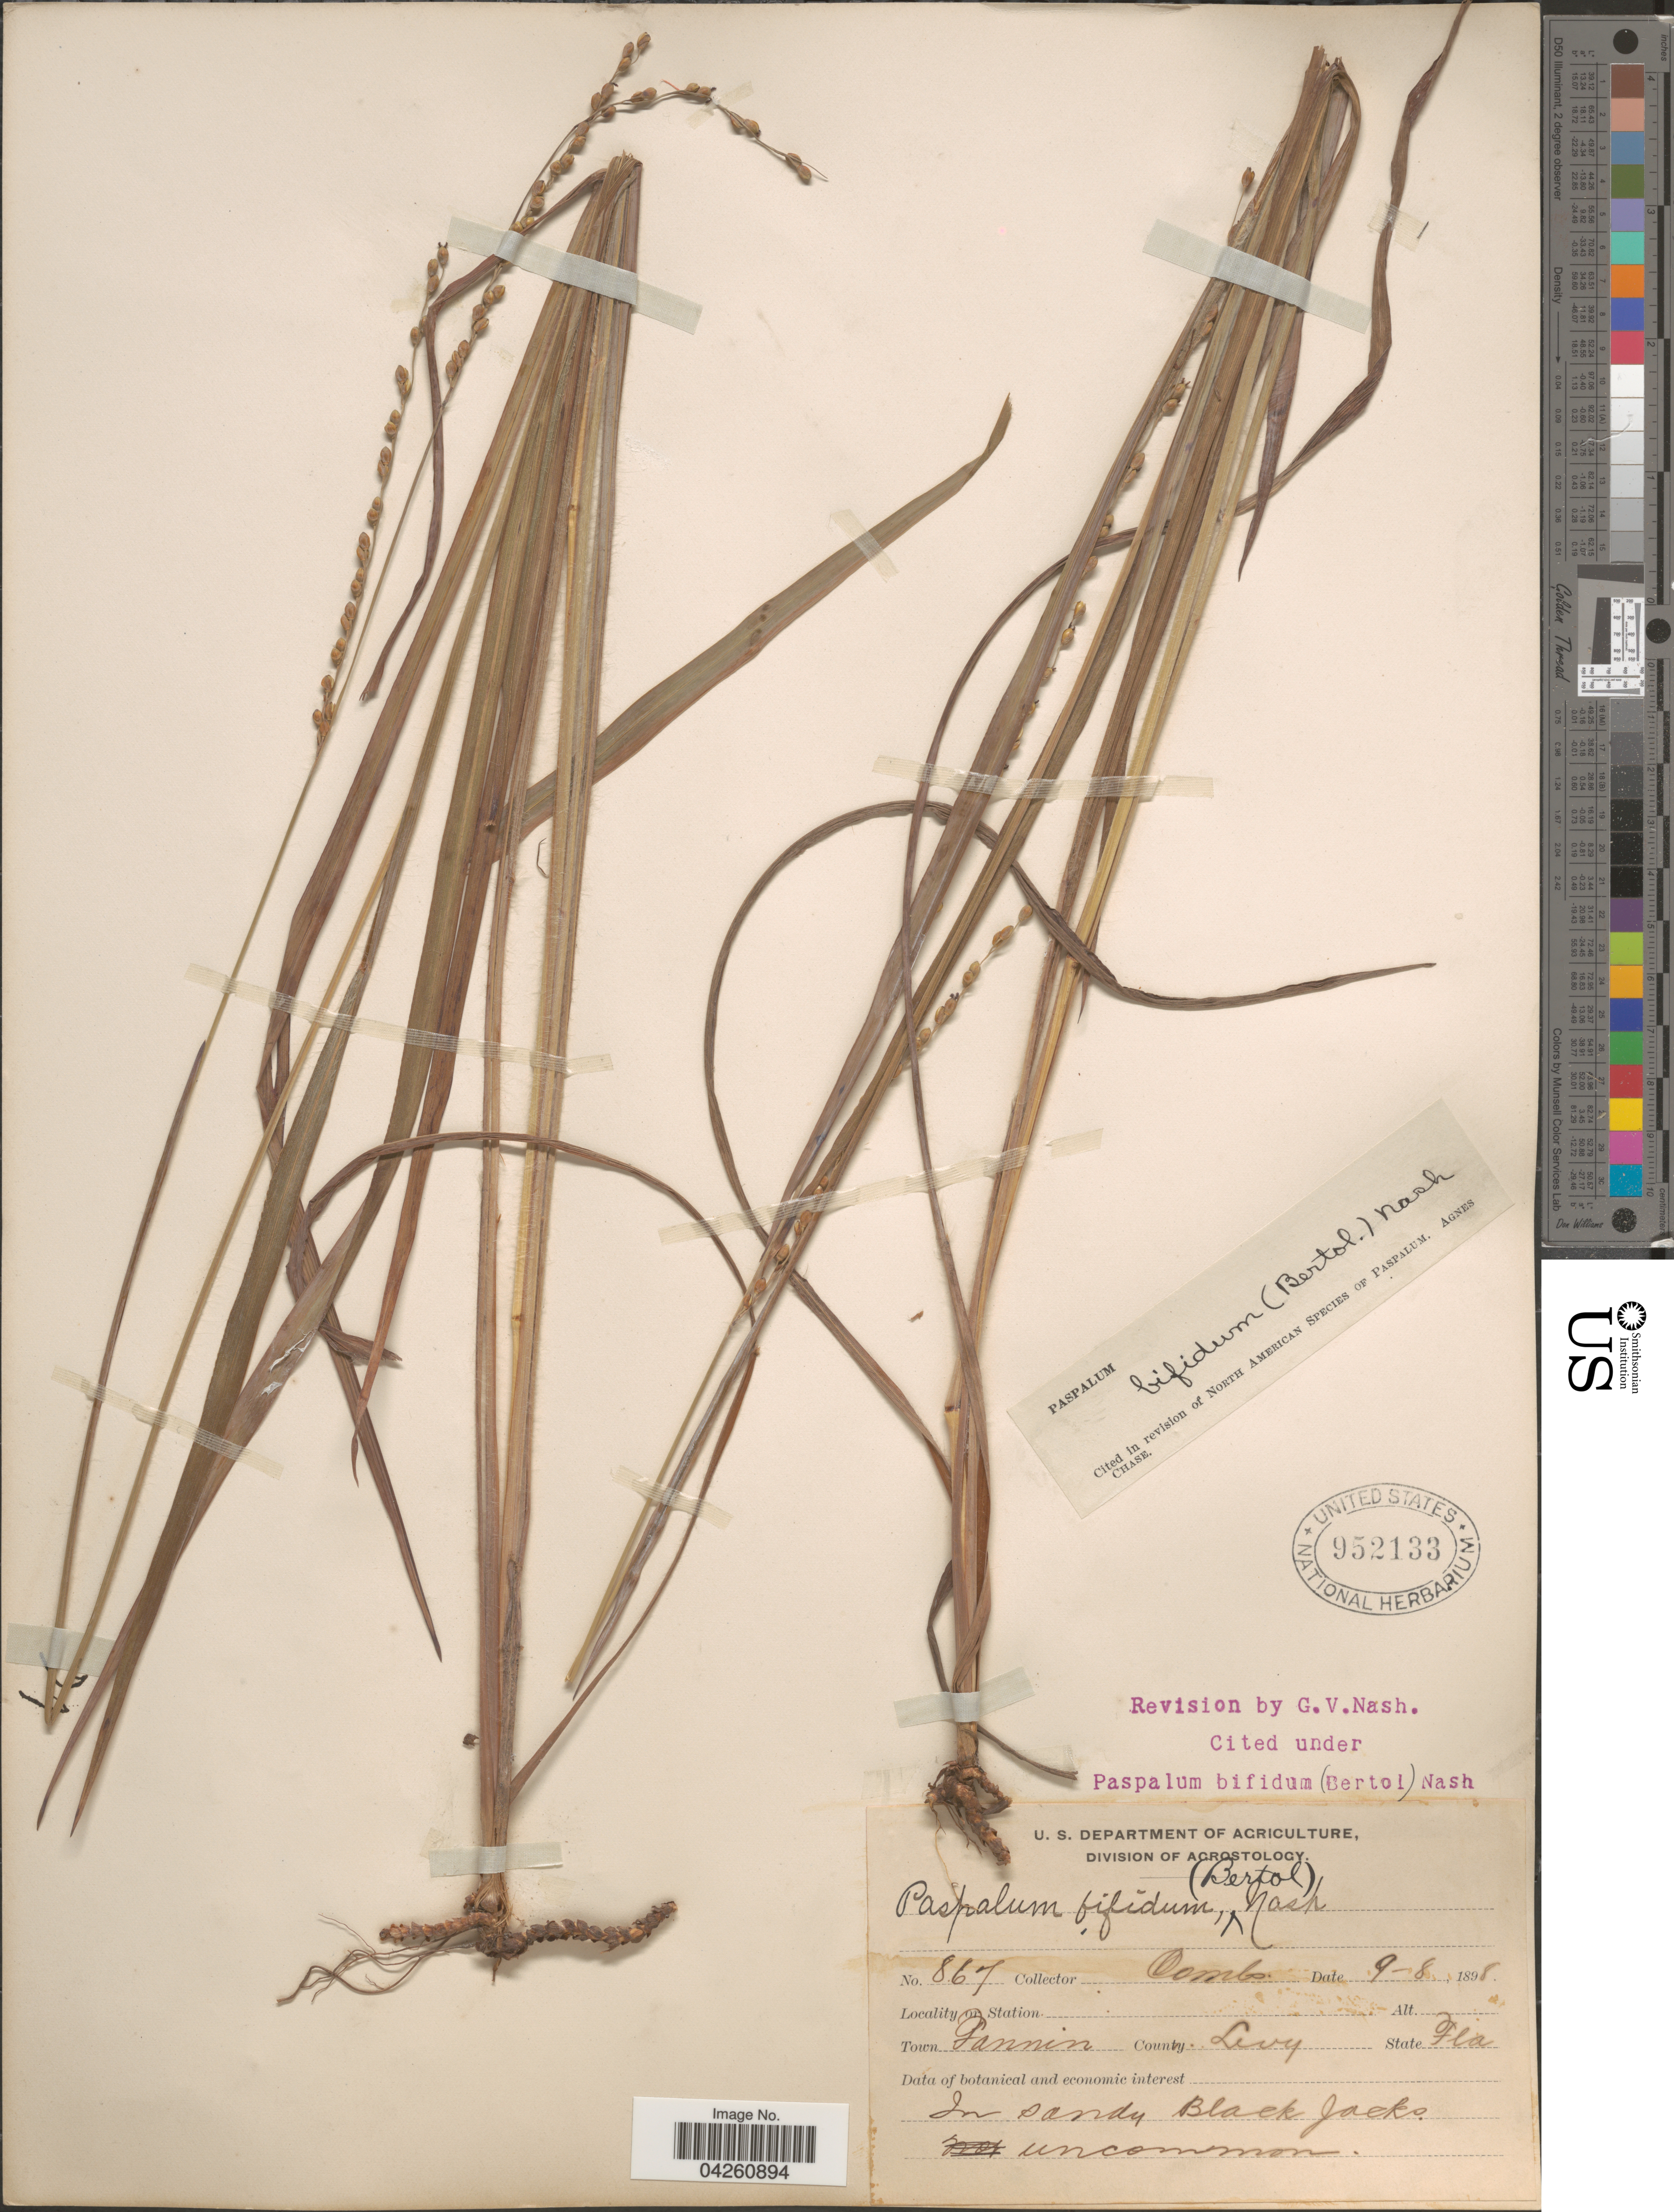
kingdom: Plantae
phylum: Tracheophyta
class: Liliopsida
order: Poales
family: Poaceae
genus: Paspalum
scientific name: Paspalum bifidum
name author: (Bertol.) Nash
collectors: -. Combs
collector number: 867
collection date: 1898-09-08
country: United States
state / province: Florida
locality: Town Fannin County Levy. In sandy Black Jacks.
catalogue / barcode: US 952133